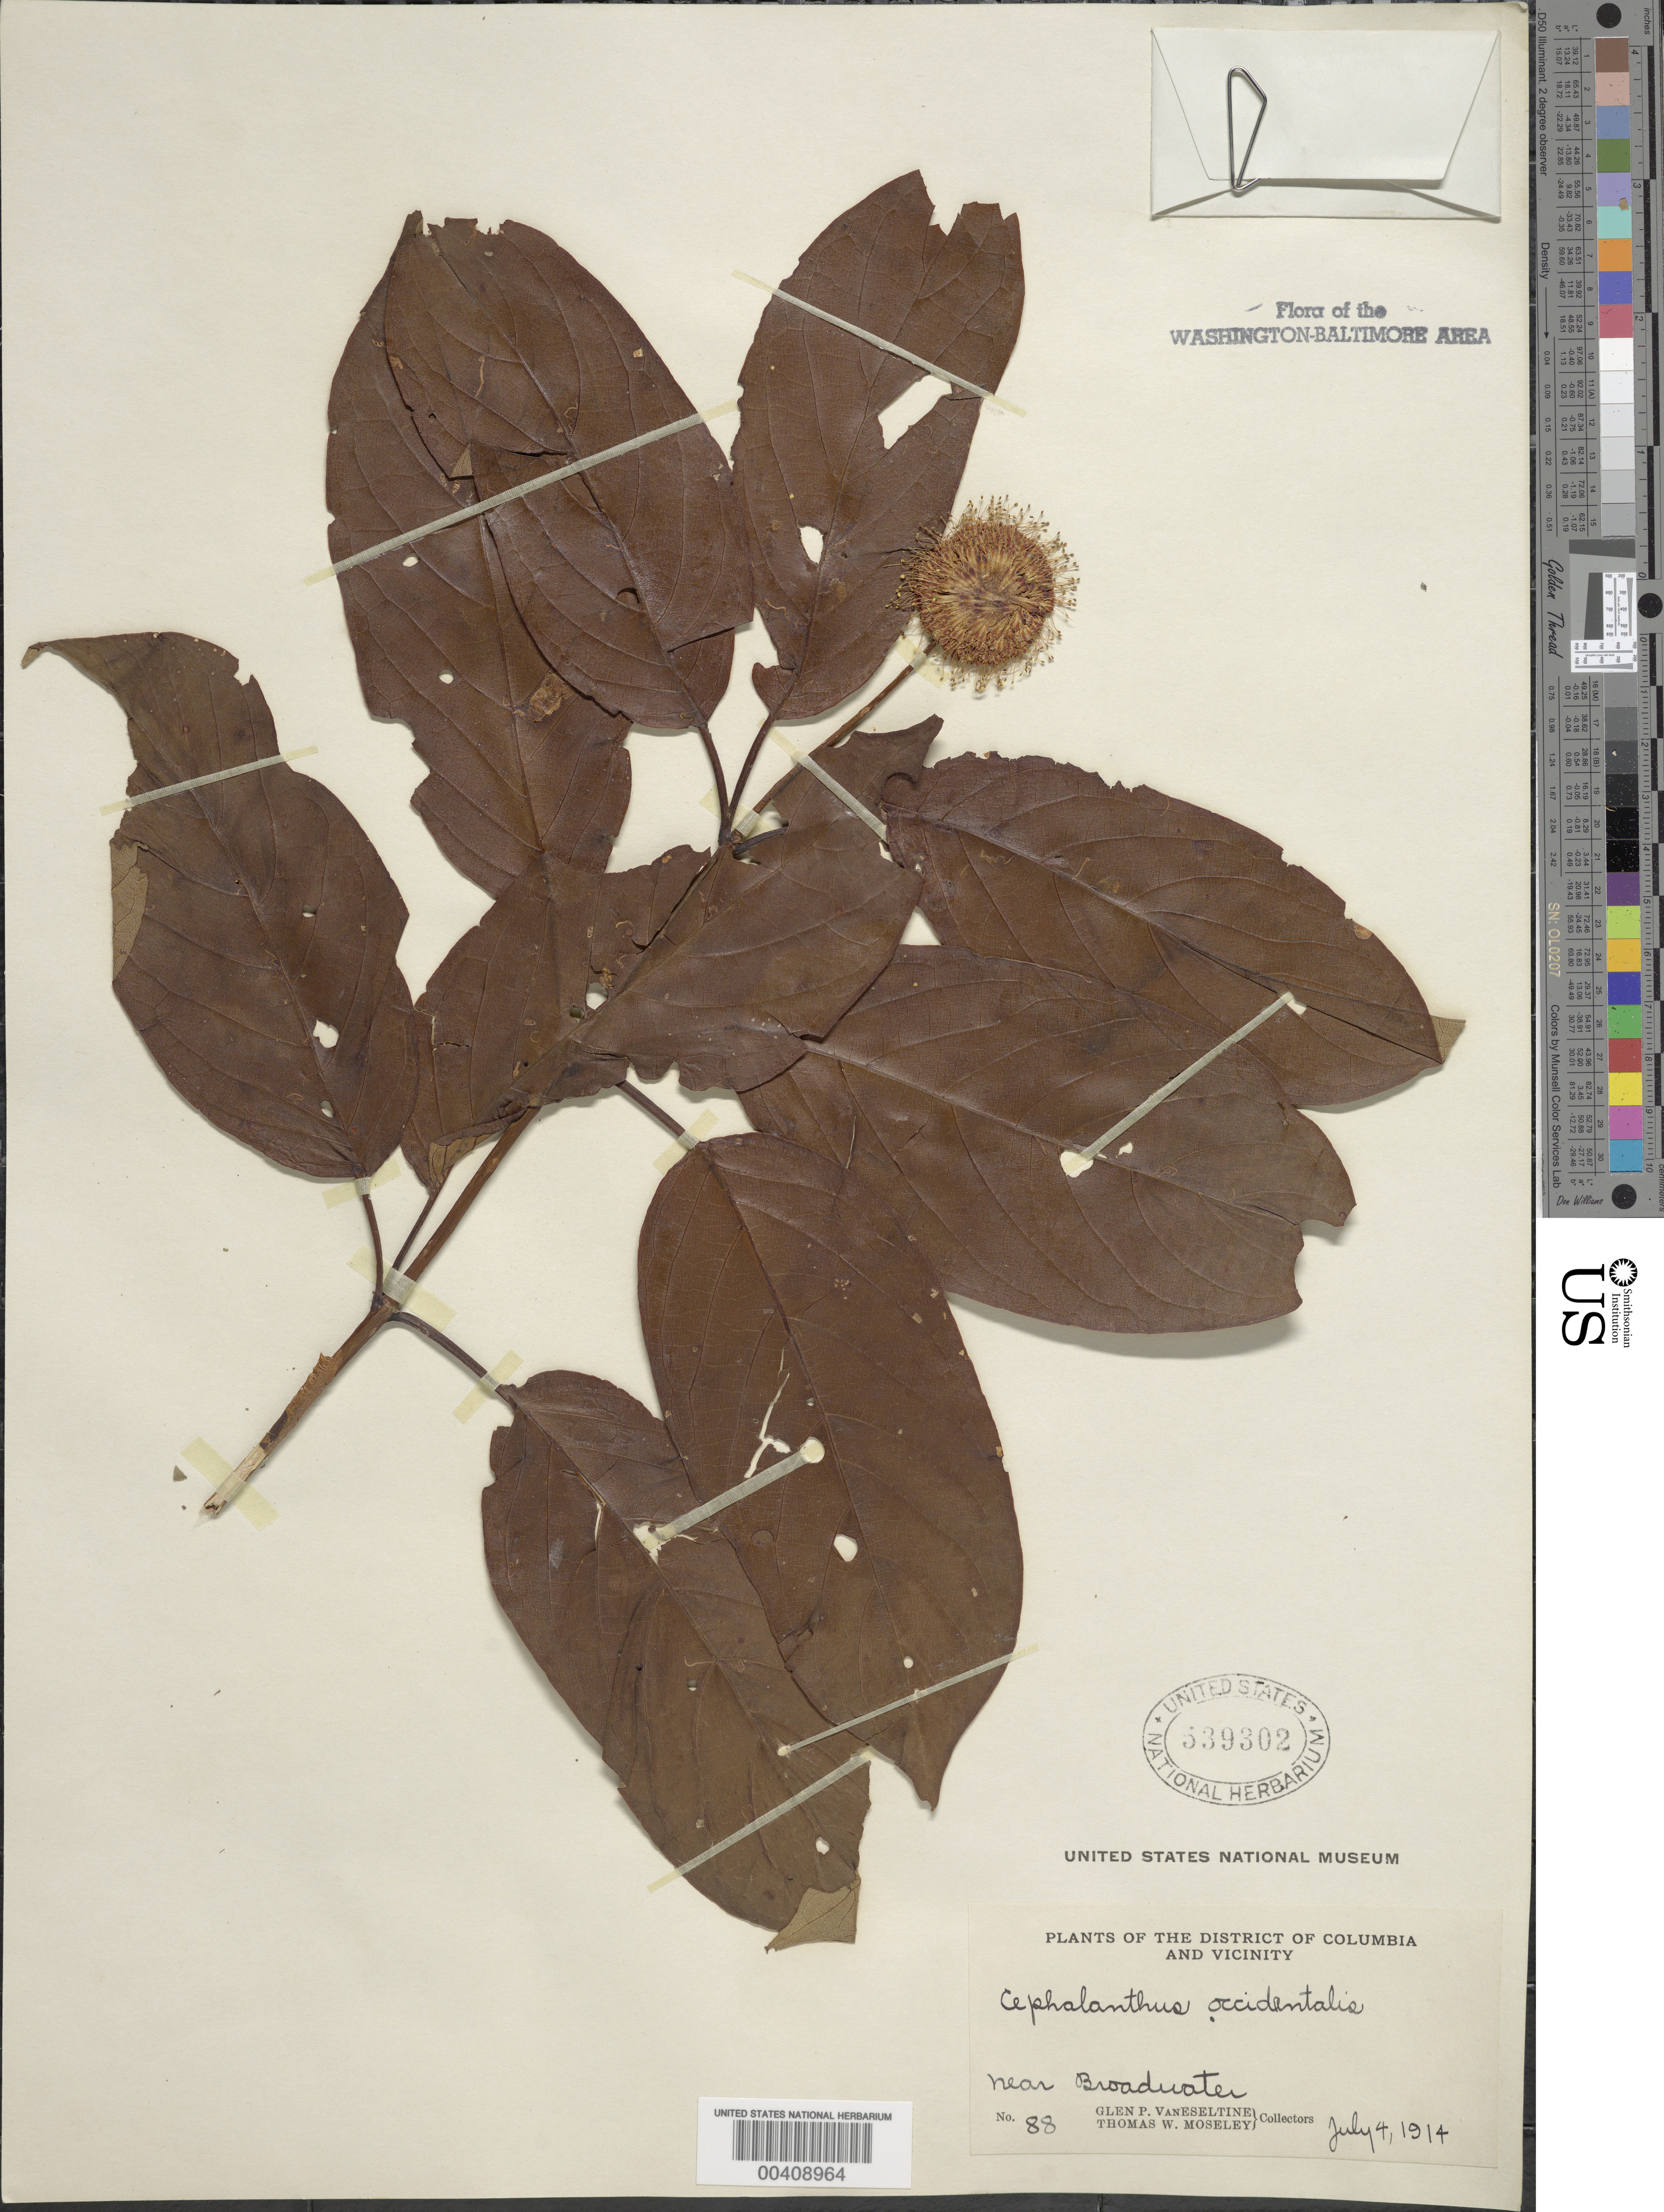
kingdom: Plantae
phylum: Tracheophyta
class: Magnoliopsida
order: Gentianales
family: Rubiaceae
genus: Cephalanthus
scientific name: Cephalanthus occidentalis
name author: L.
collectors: G. P. Van Eseltine & T. Moseley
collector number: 88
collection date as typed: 04 Jul 1914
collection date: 1914-07-04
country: United States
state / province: Maryland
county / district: Montgomery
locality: Near Broadwater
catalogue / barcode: US 539302